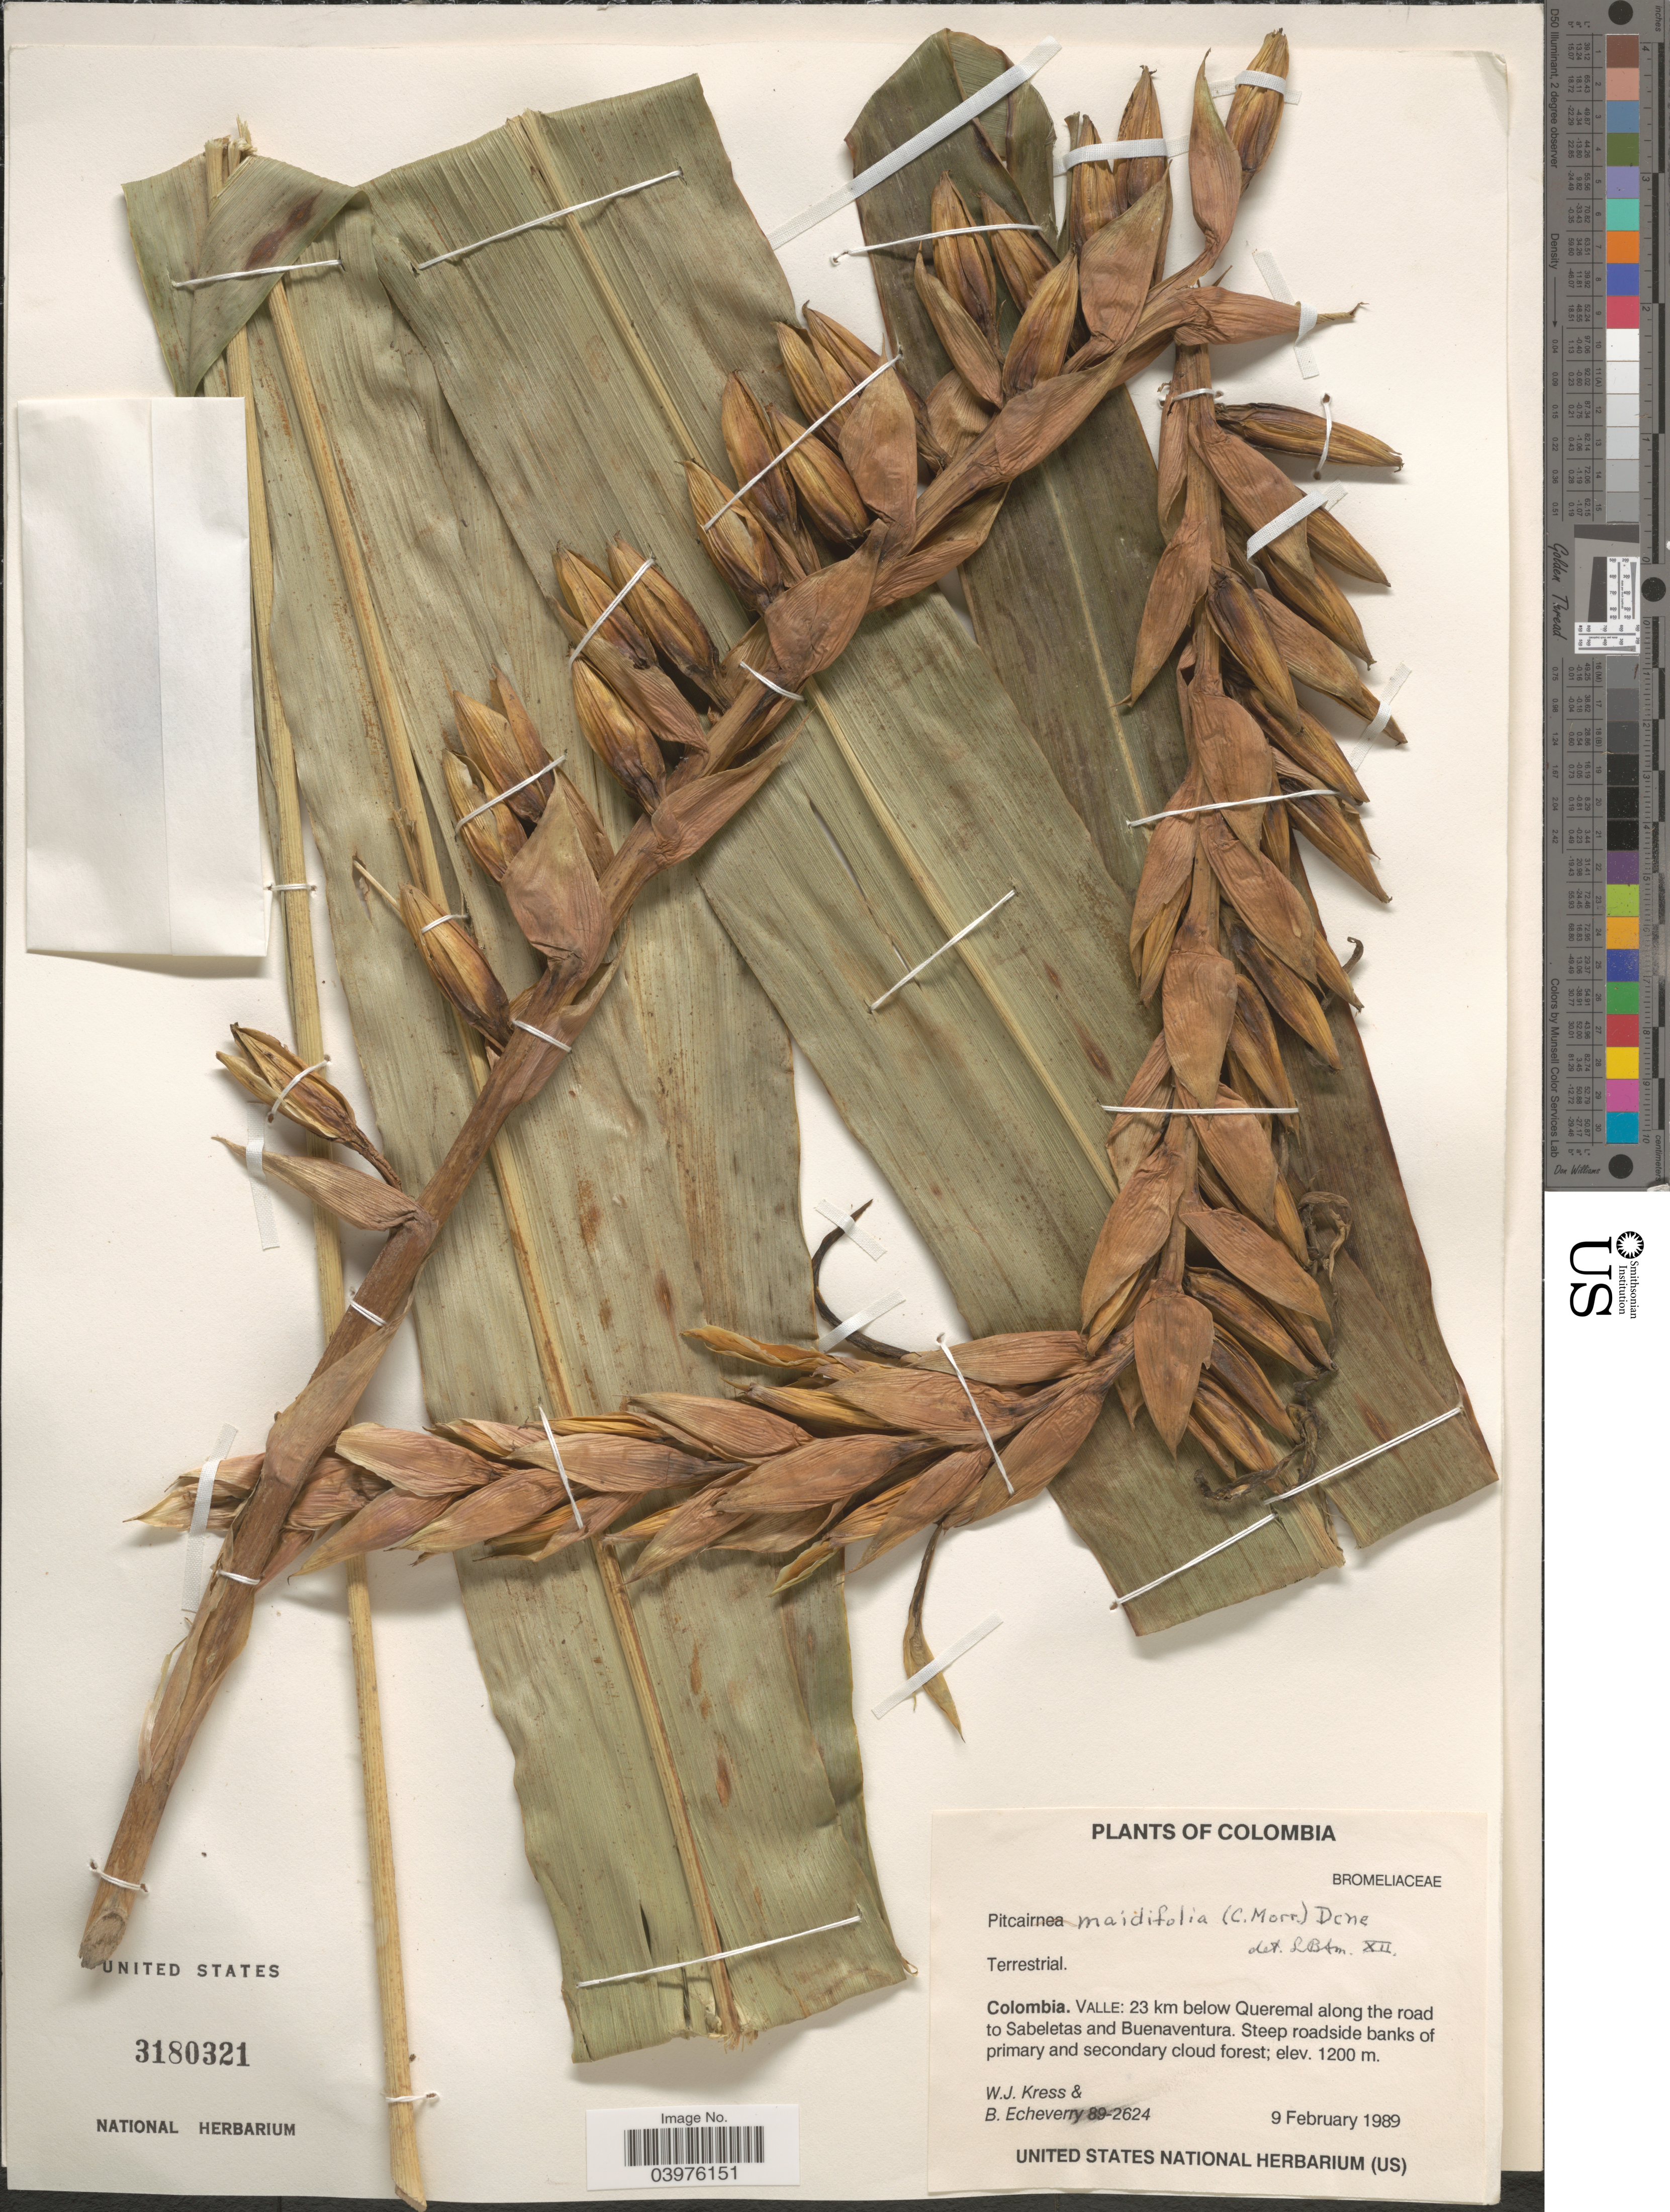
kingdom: Plantae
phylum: Tracheophyta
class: Liliopsida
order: Poales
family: Bromeliaceae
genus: Pitcairnia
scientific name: Pitcairnia maidifolia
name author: (C. Morren) Decne. ex Planch.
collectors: W. J. Kress & B. Echeverry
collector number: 89-2624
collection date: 1989-02-09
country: Colombia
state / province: Valle del Cauca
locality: Valle: 23 km below Queremal along the road to Sabeletas and Buenaventura. Steep roadside banks of primary and secondary cloud forest.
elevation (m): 1200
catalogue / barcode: US 3180321